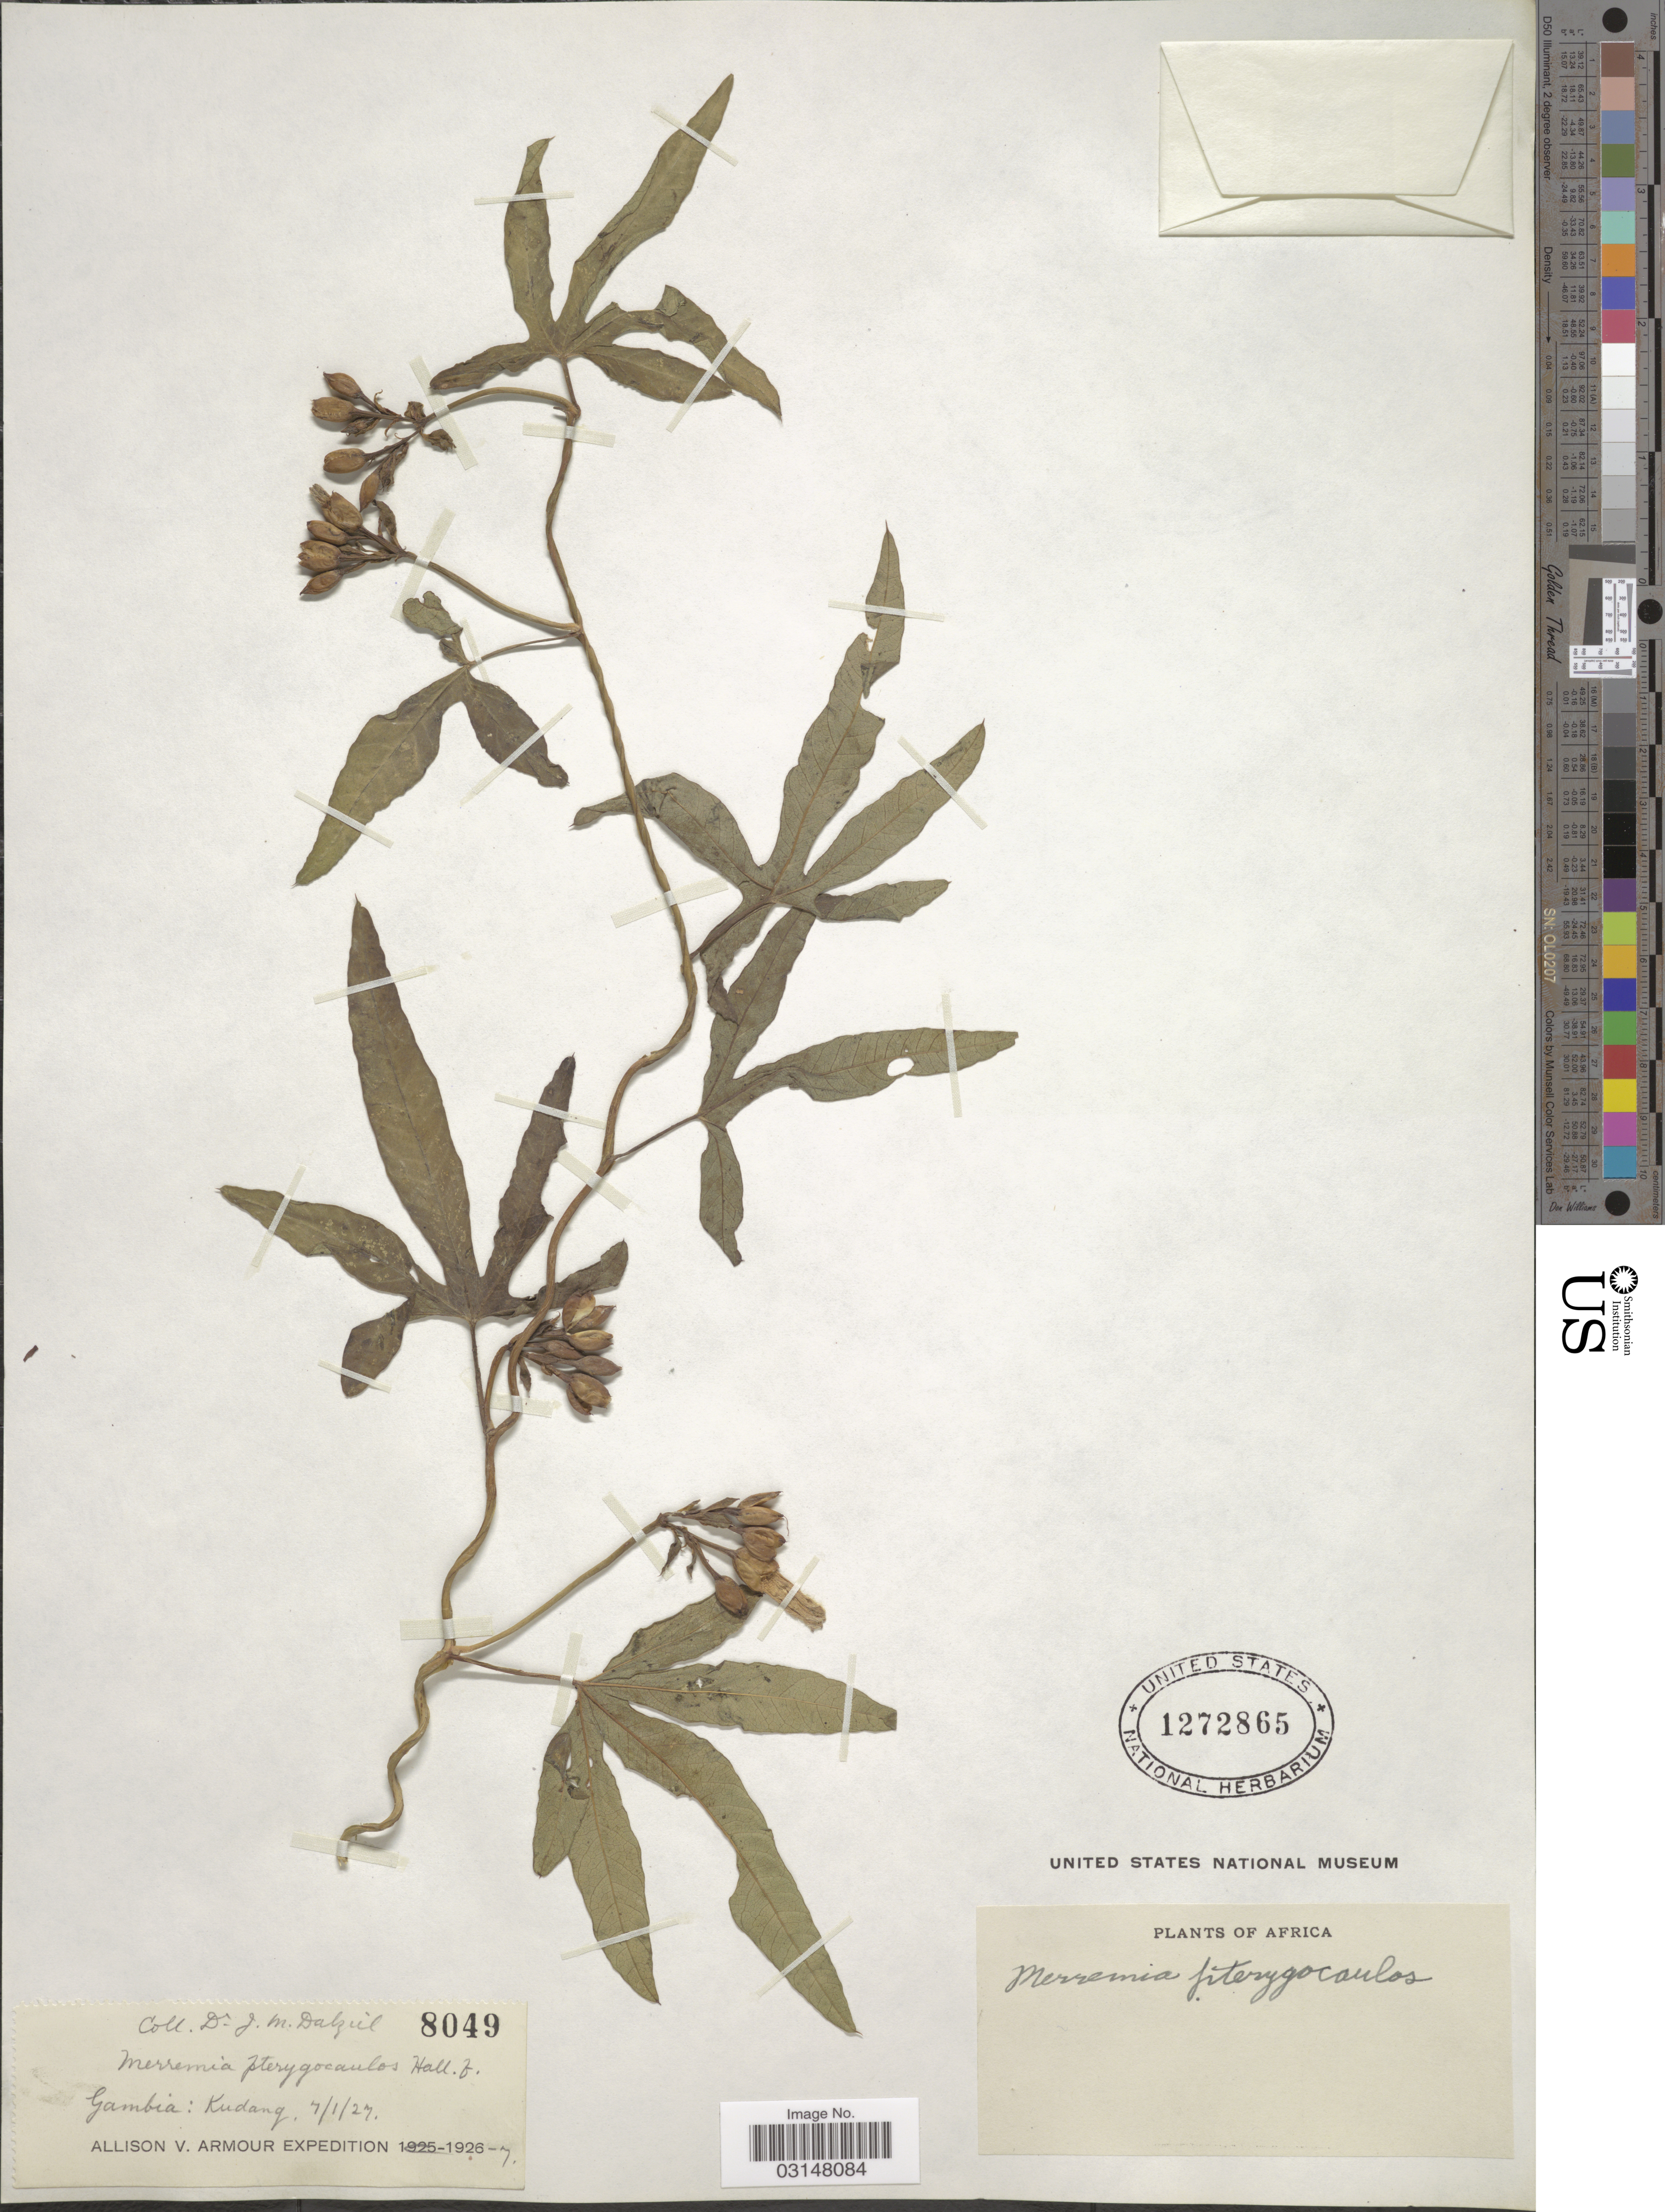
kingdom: Plantae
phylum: Tracheophyta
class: Magnoliopsida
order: Solanales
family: Convolvulaceae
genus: Merremia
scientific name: Merremia pterygocaulos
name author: (Choisy) Hallier f.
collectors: J. Dalziel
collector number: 8049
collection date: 1927-01-07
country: Gambia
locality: Africa. Kudang.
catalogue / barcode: US 1272865